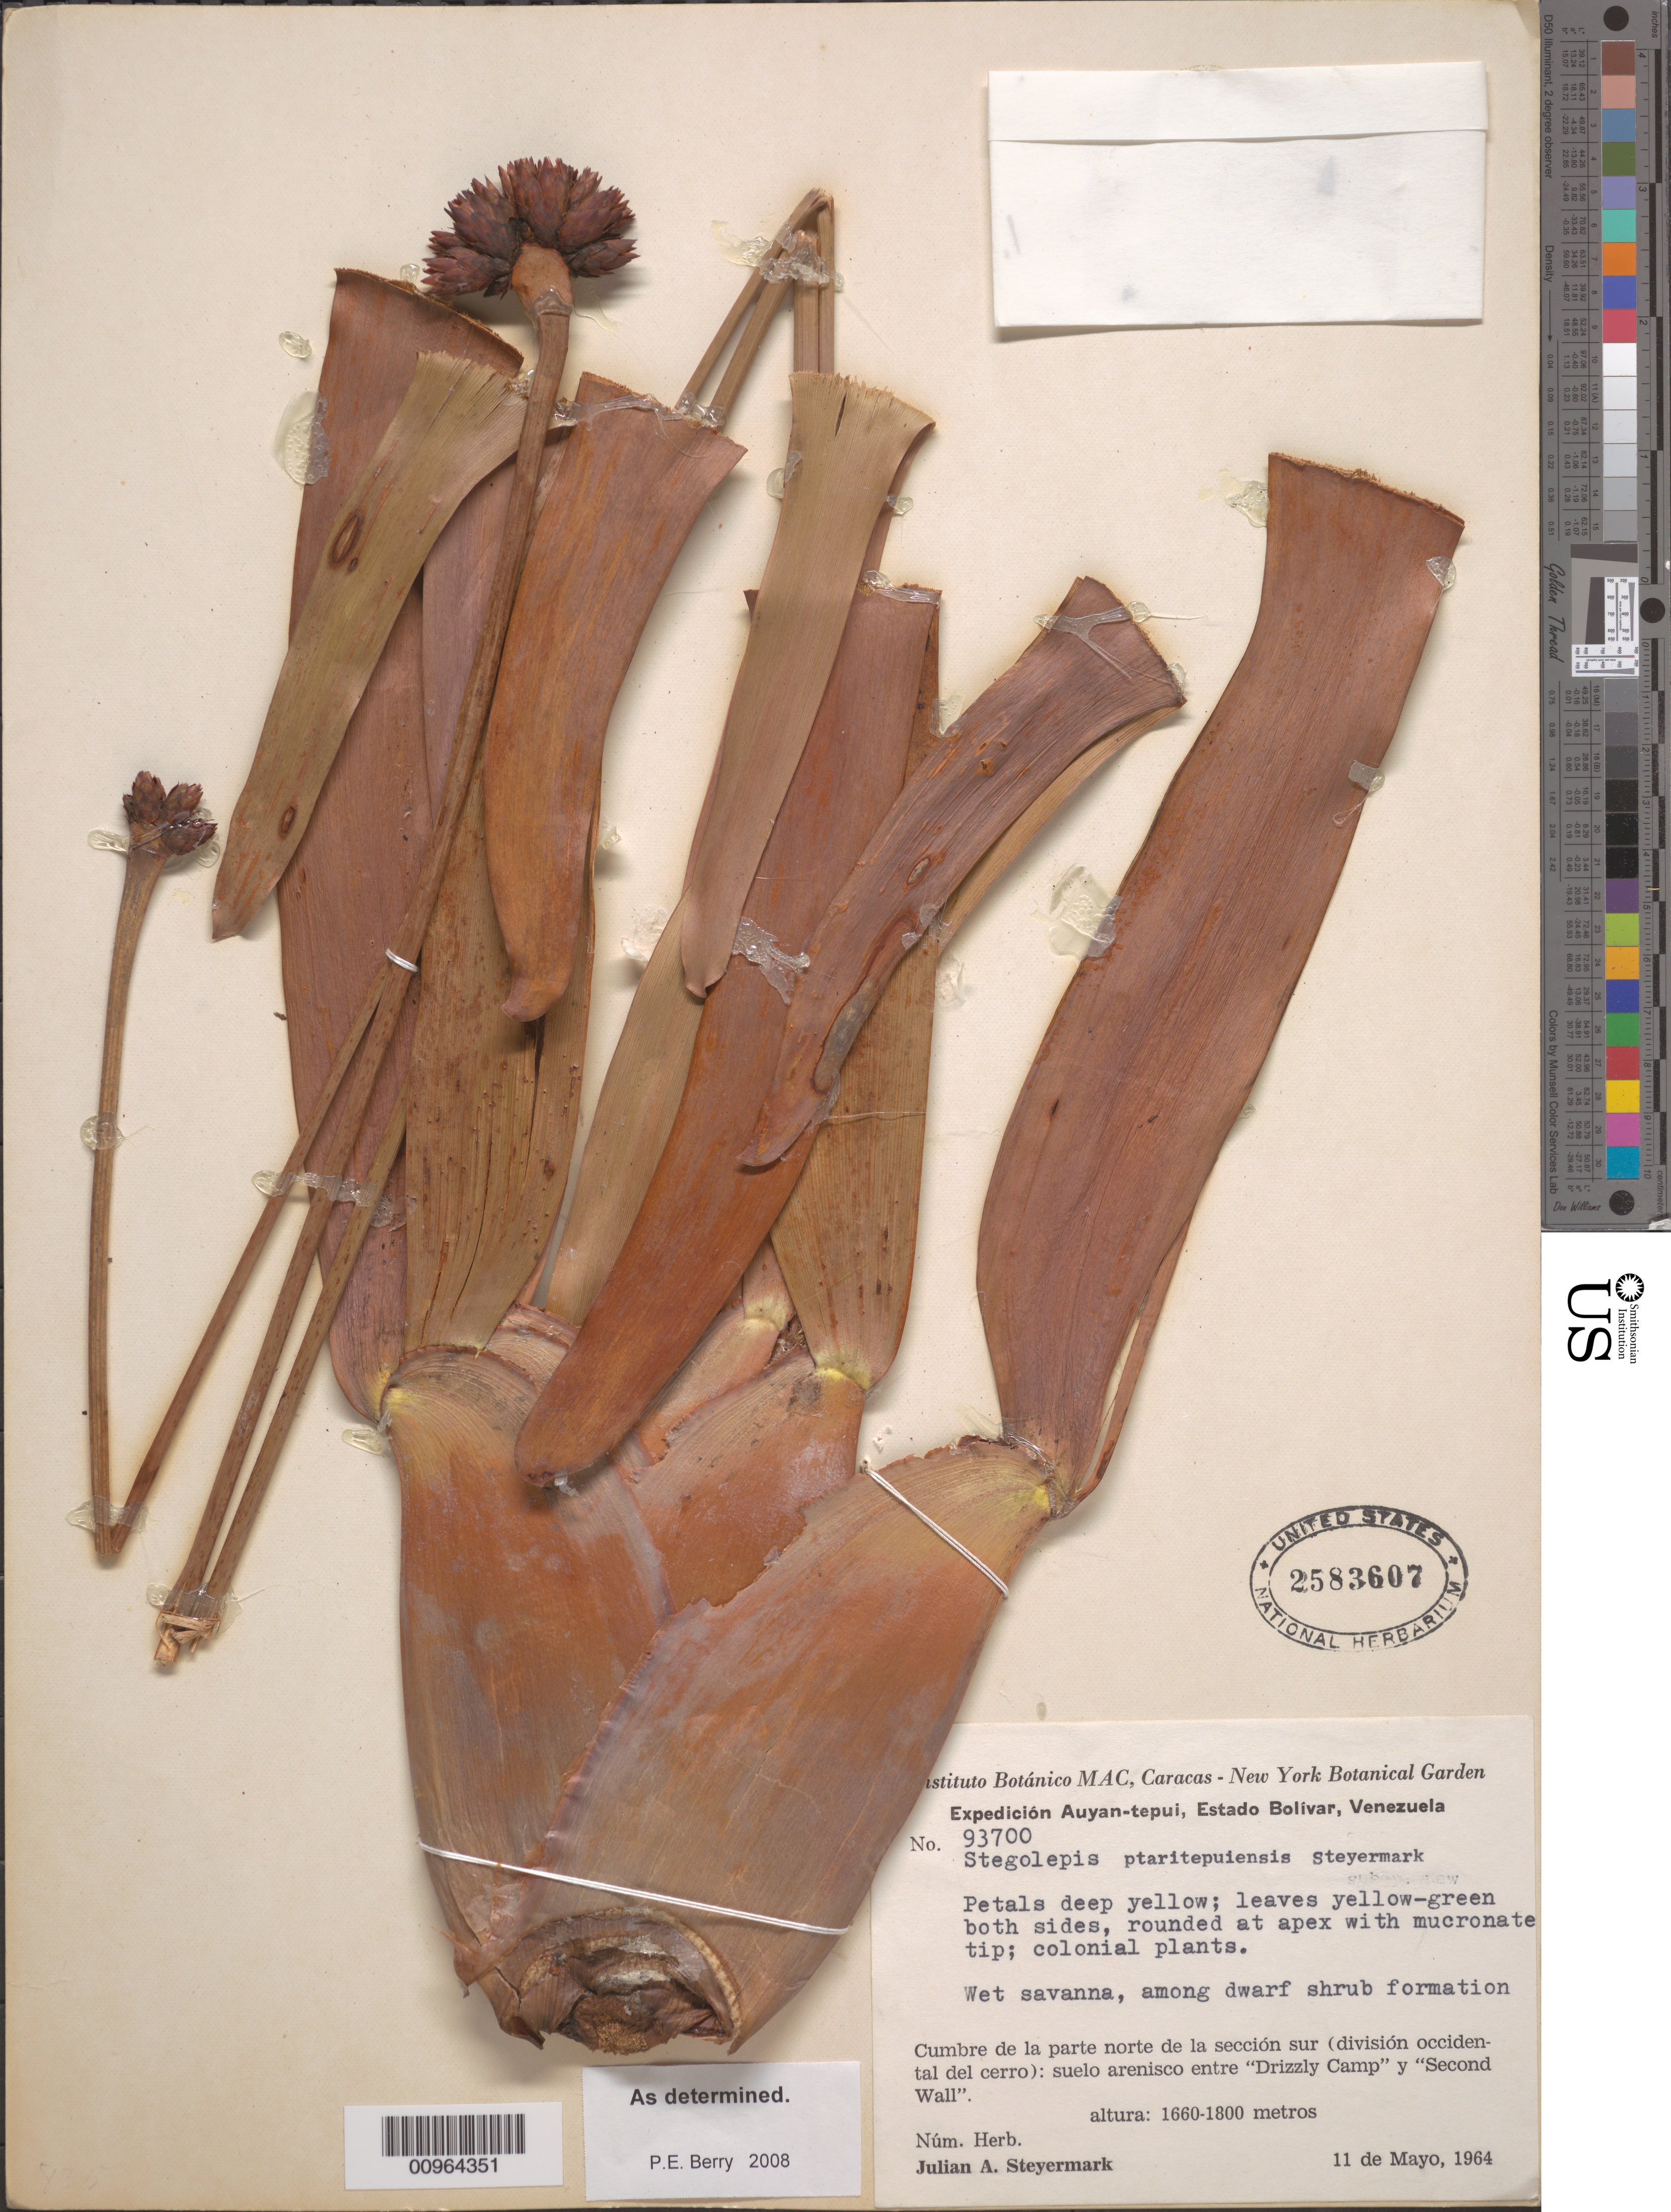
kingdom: Plantae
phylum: Tracheophyta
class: Liliopsida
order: Poales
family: Rapateaceae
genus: Stegolepis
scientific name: Stegolepis ptaritepuiensis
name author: Steyerm.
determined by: Berry, P. E., (WIS), University of Wisconsin - Madison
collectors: J. Steyermark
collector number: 93700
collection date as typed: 11-May-64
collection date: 1964-05-11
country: Venezuela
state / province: Bolívar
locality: Auyan-tepuí, cumbre de la parte norte de la sección sur (div. occidental del cerro): entre "Drizzly Camp" y "Second Wall"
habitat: Wet savanna, among dwarf shrub formation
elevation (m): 1660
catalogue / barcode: US 2583607